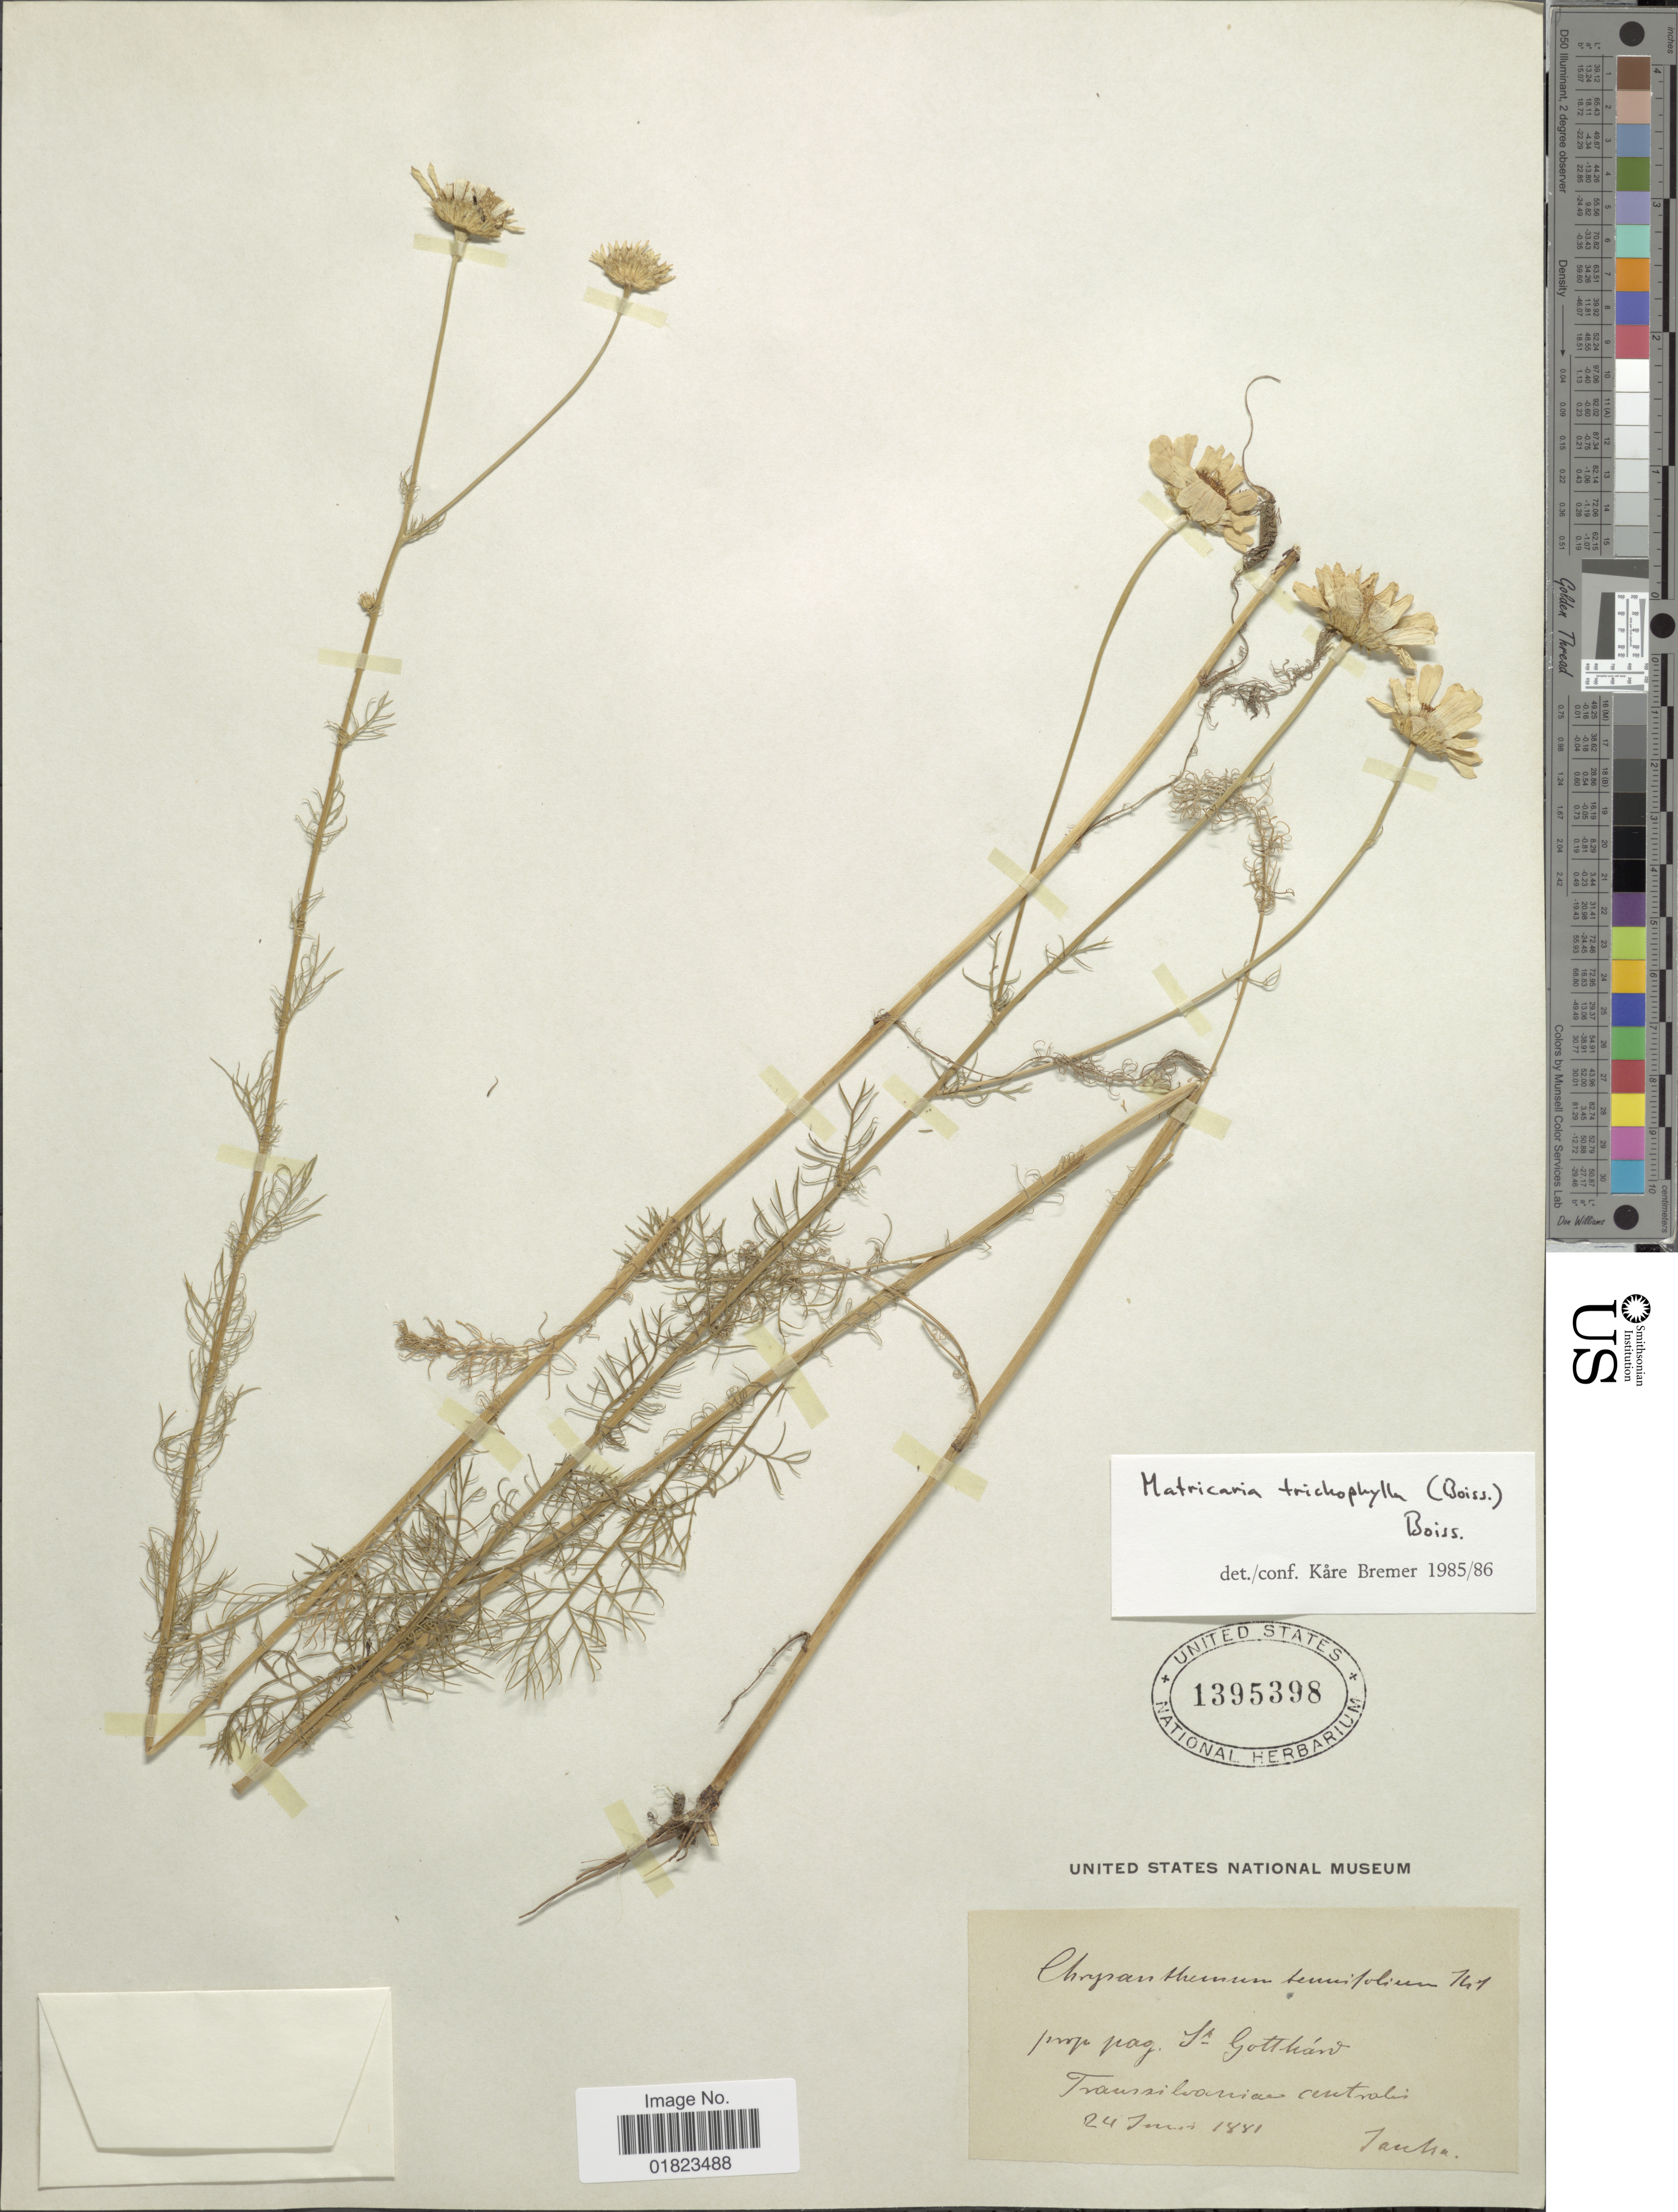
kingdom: Plantae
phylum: Tracheophyta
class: Magnoliopsida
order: Asterales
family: Asteraceae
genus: Tripleurospermum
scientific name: Tripleurospermum tenuifolium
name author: (Kit.) Freyn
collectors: V. Janka von Bulcs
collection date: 1881-06-24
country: Romania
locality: Prop pag. St . Gotthard [interpreted] Transilvanniae centralis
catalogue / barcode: US 1395398